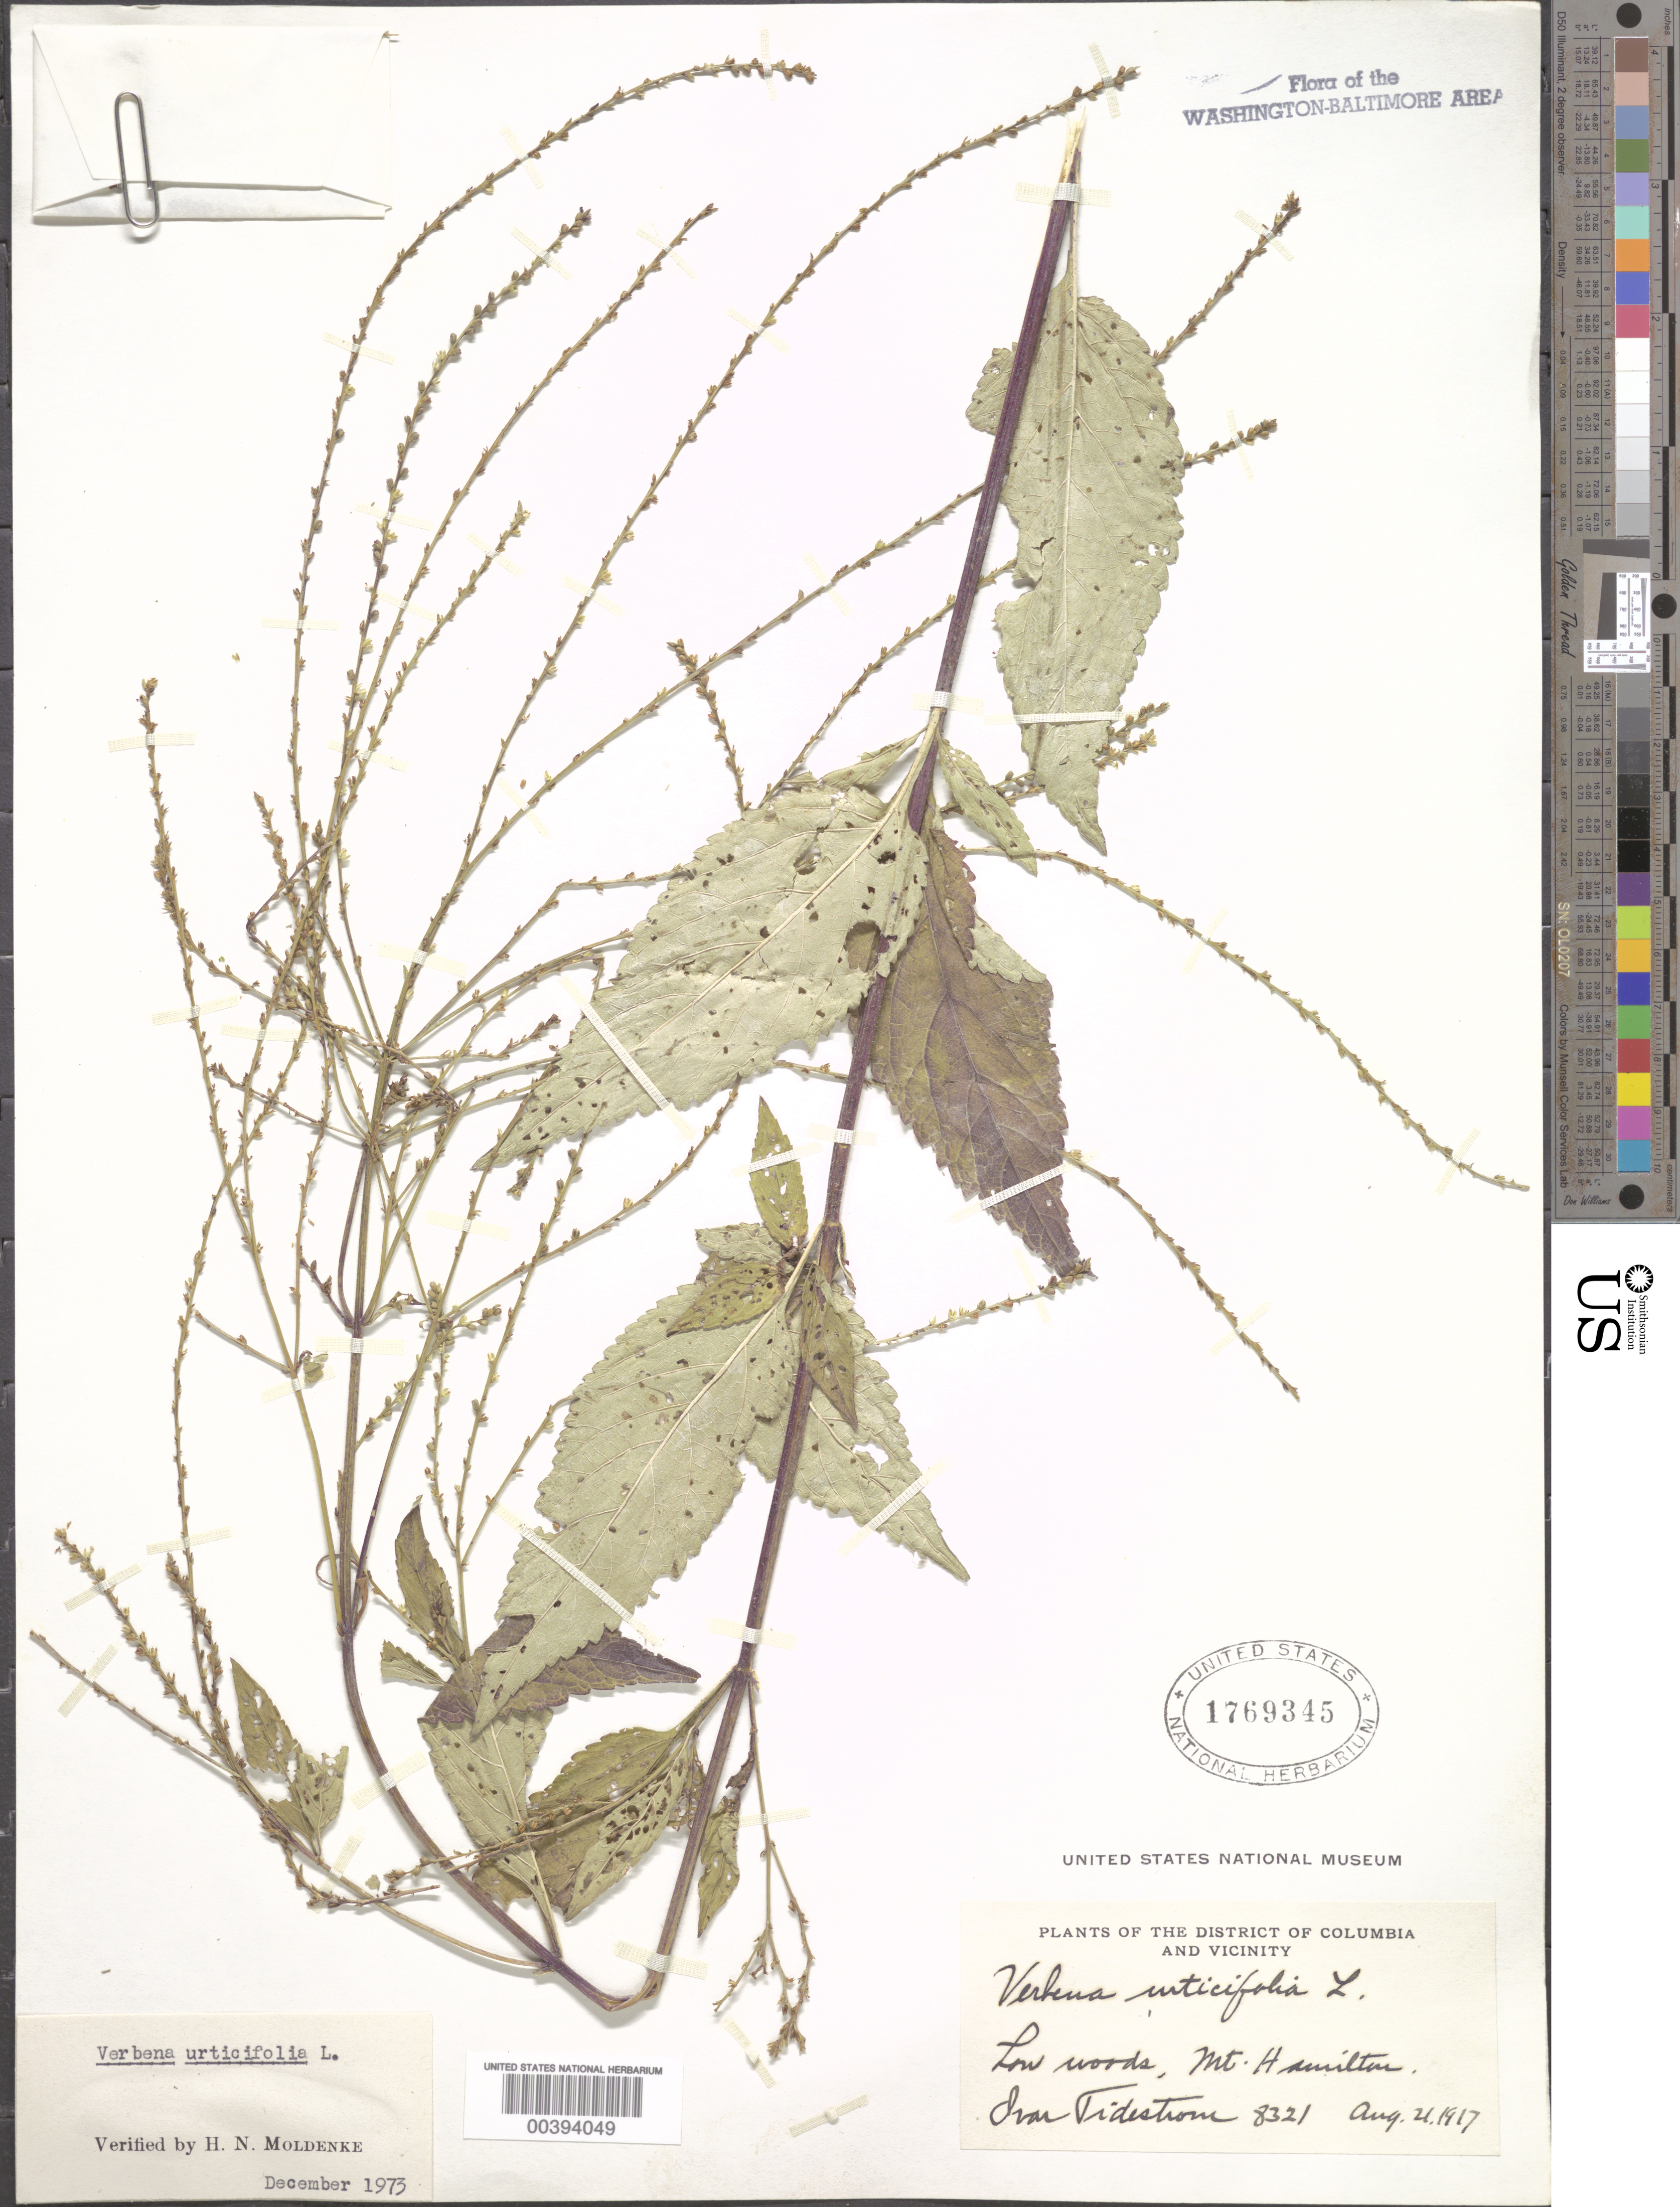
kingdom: Plantae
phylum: Tracheophyta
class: Magnoliopsida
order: Lamiales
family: Verbenaceae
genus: Verbena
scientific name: Verbena urticifolia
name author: L.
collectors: I. F. Tidestrom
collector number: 8321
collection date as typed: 21 Aug 1917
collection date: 1917-08-21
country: United States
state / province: District of Columbia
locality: Mount Hamilton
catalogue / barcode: US 1769345